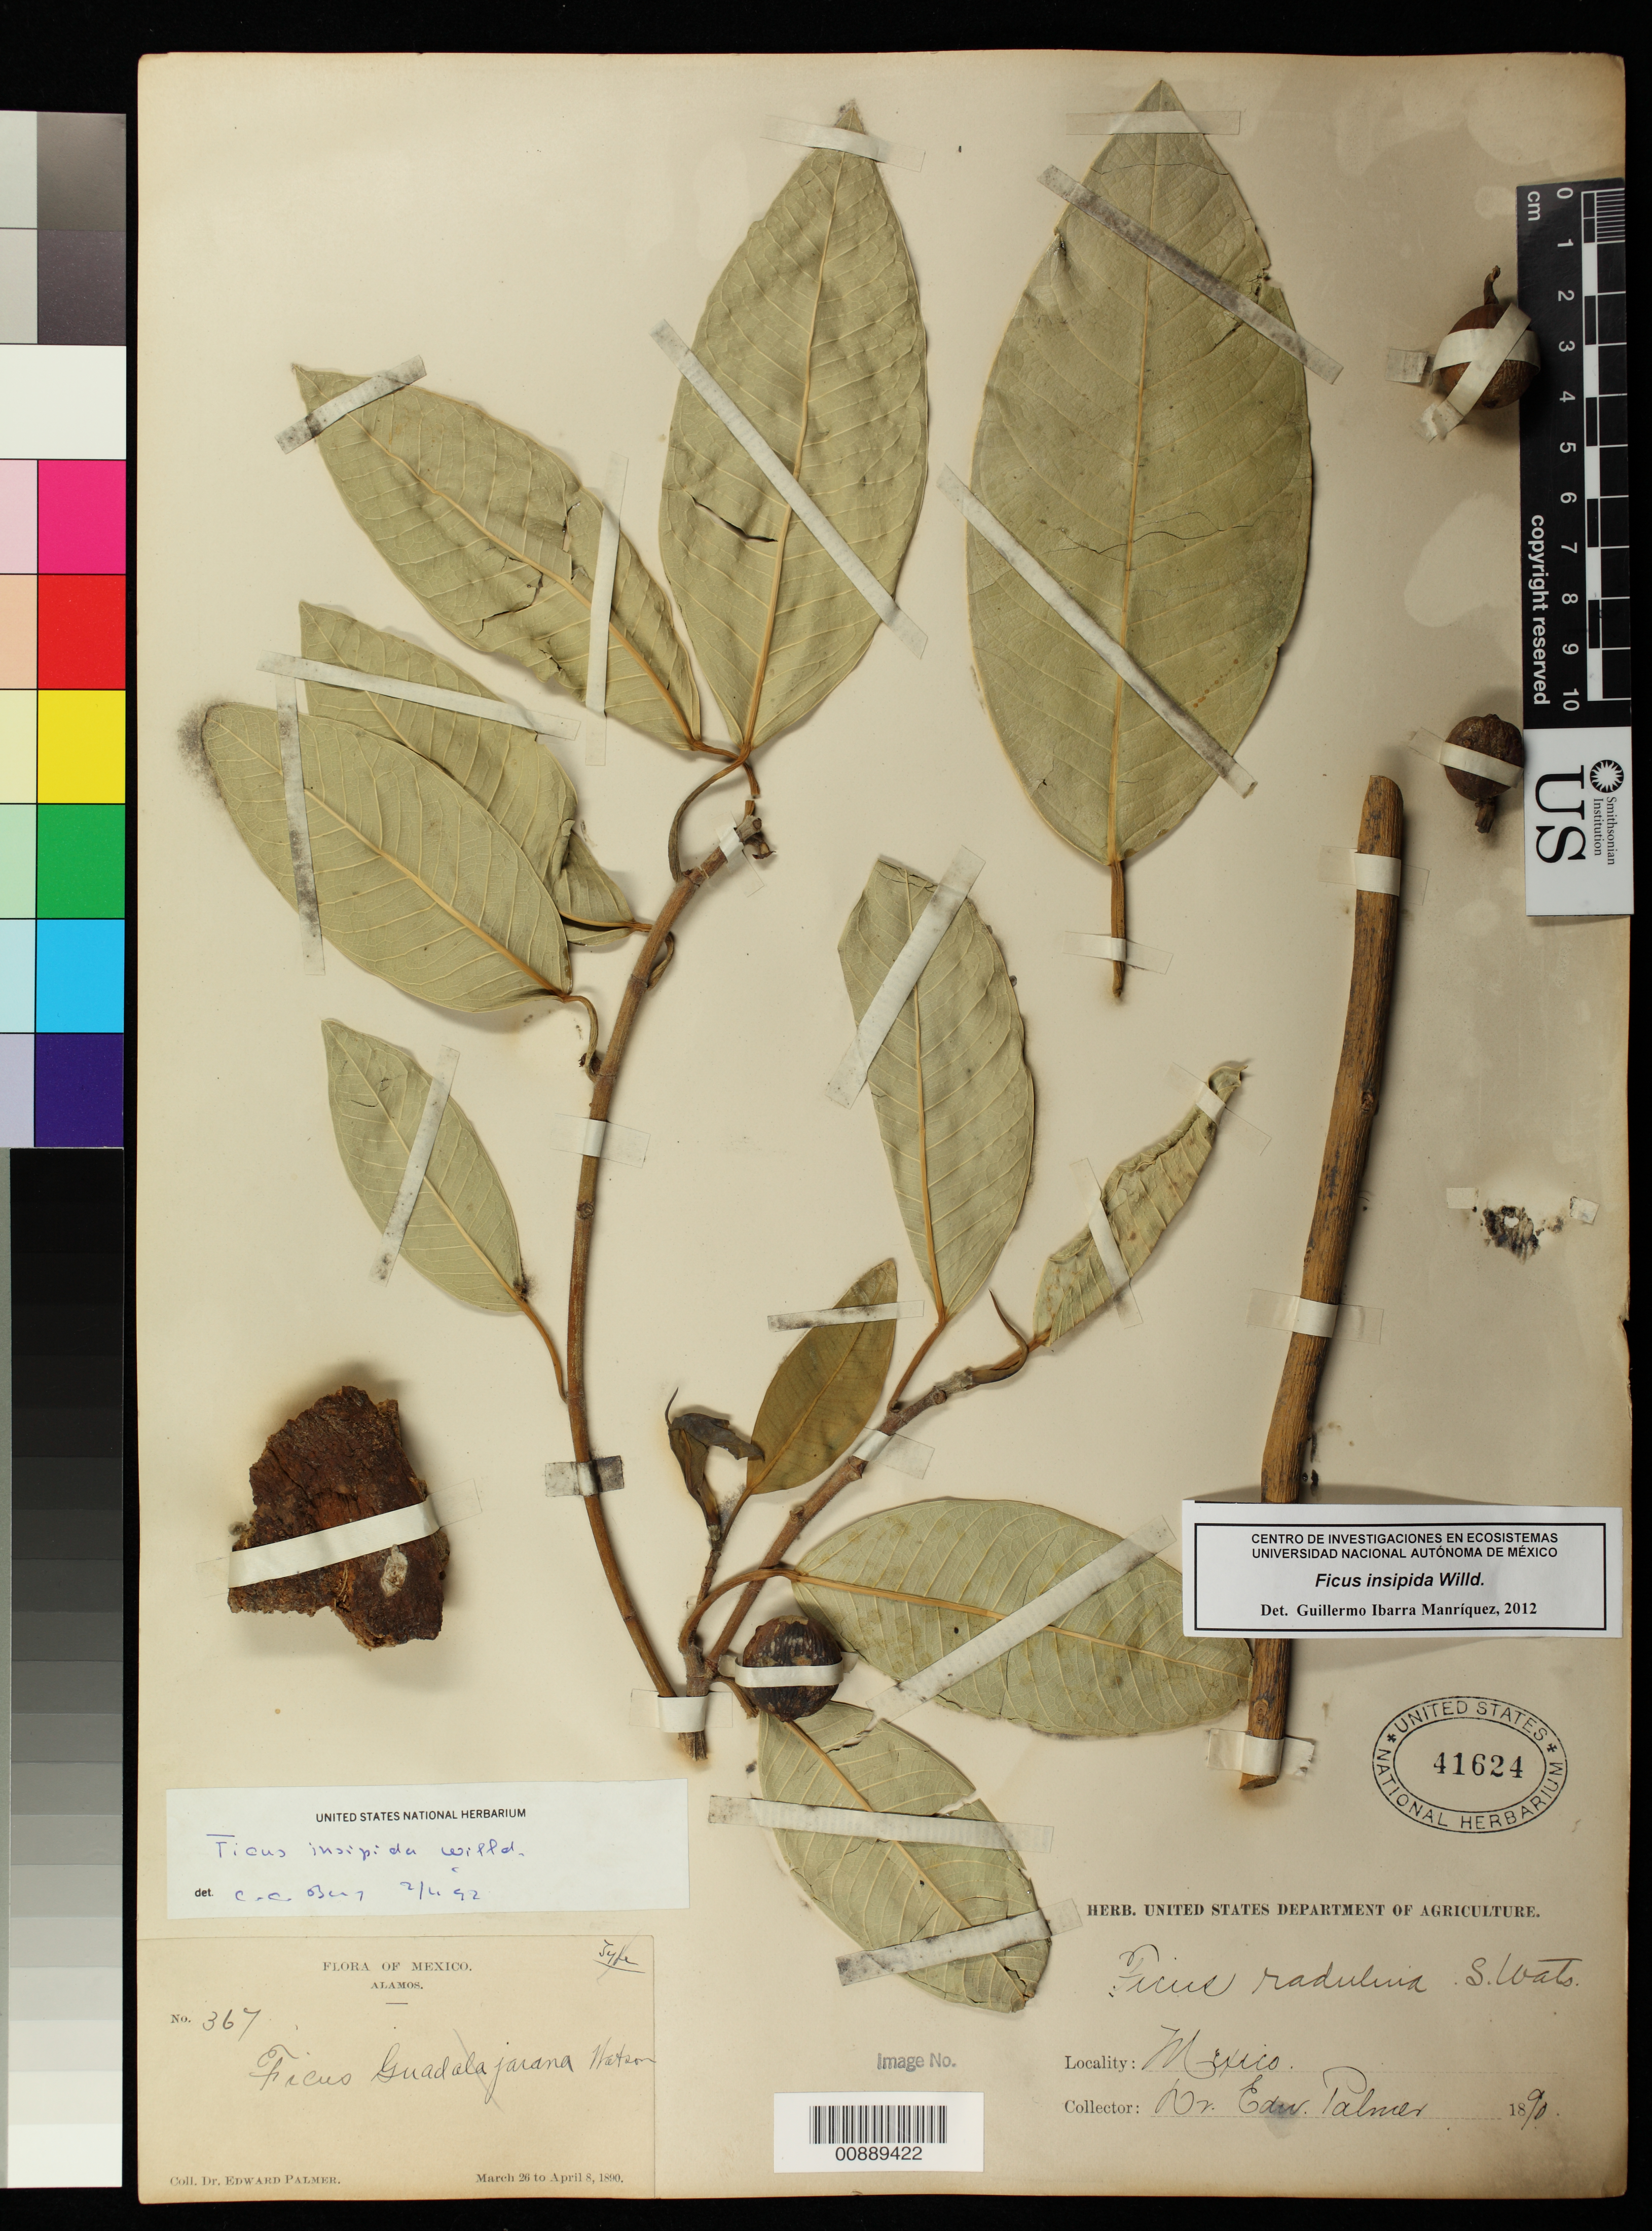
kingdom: Plantae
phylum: Tracheophyta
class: Magnoliopsida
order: Rosales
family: Moraceae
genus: Ficus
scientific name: Ficus insipida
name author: Willd.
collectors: E. Palmer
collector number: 367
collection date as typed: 26 Mar 1890 to 08 Apr 1890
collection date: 1890-03-26/1890-04-08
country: Mexico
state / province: Sonora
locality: Alamos, Sonora.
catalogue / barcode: US 41624